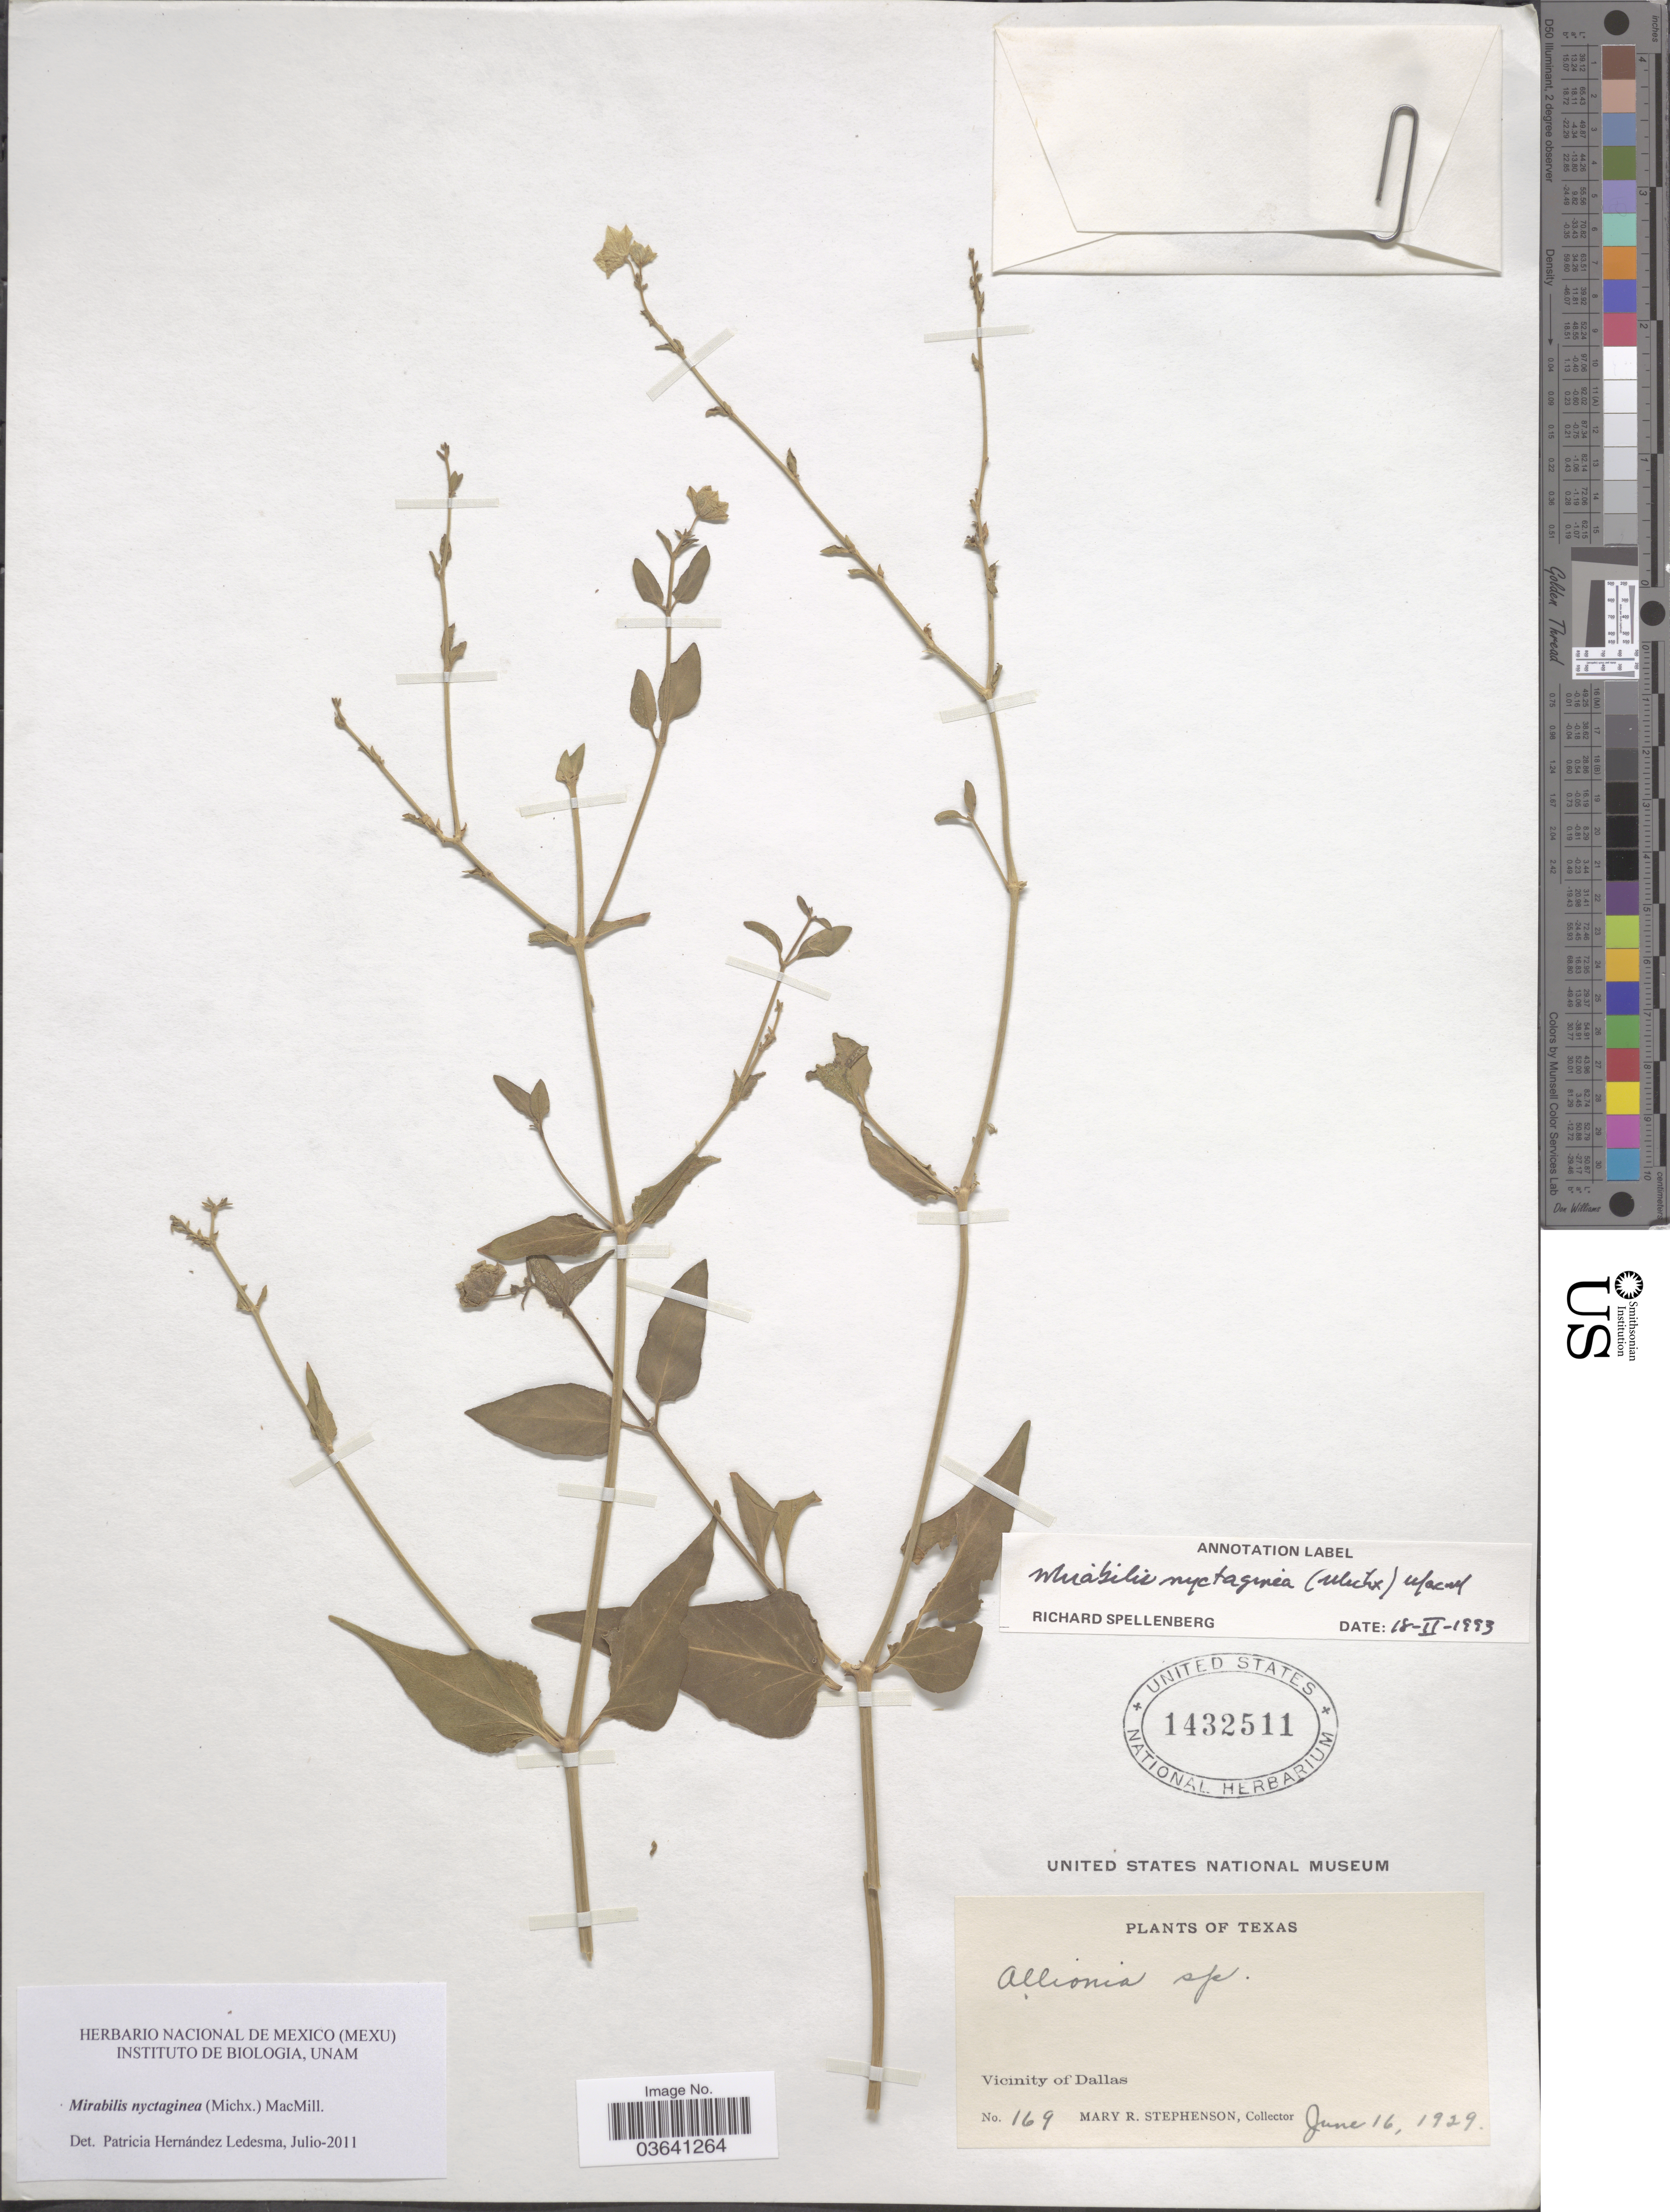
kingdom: Plantae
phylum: Tracheophyta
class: Magnoliopsida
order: Caryophyllales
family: Nyctaginaceae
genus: Mirabilis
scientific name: Mirabilis nyctaginea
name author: (Michx.) MacMill.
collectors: M. Stephenson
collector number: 169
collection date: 1929-06-16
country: United States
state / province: Texas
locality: Vicinity of Dallas.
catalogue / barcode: US 1432511